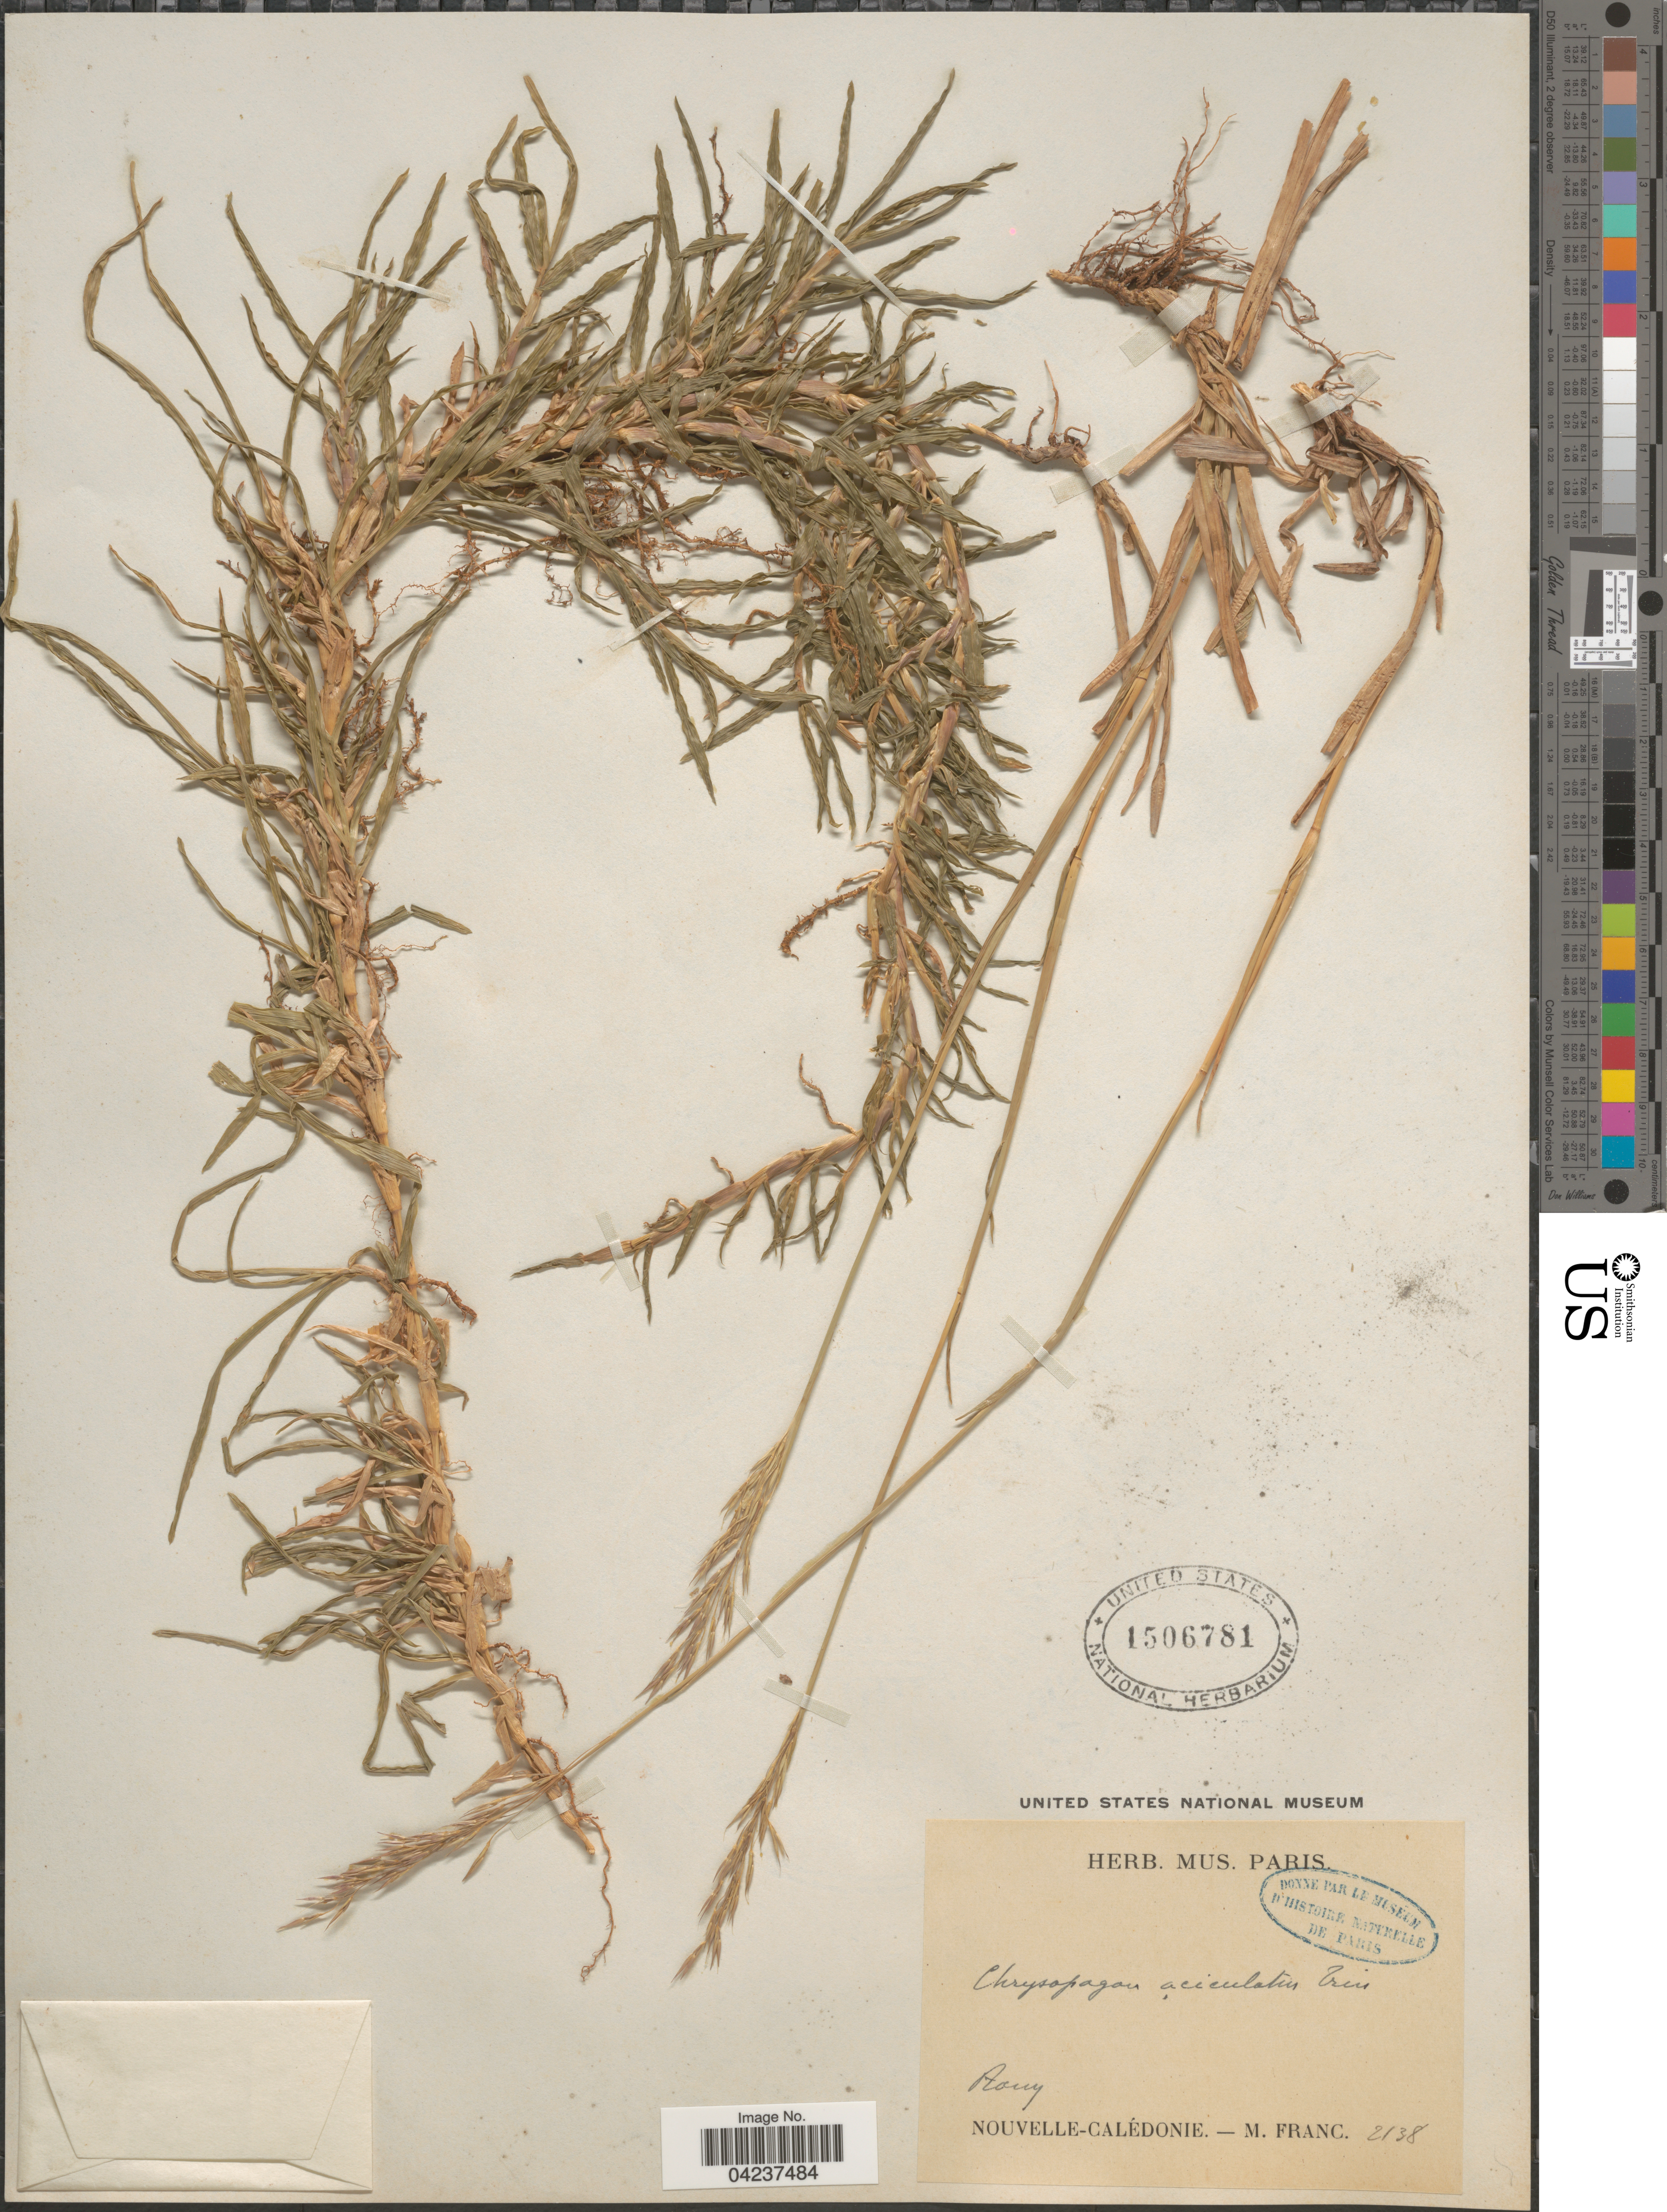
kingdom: Plantae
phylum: Tracheophyta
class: Liliopsida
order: Poales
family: Poaceae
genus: Chrysopogon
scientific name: Chrysopogon aciculatus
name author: (Retz.) Trin.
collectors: M. Franc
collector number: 2138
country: New Caledonia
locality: Nouvelle-Calédonie.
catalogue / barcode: US 1506781